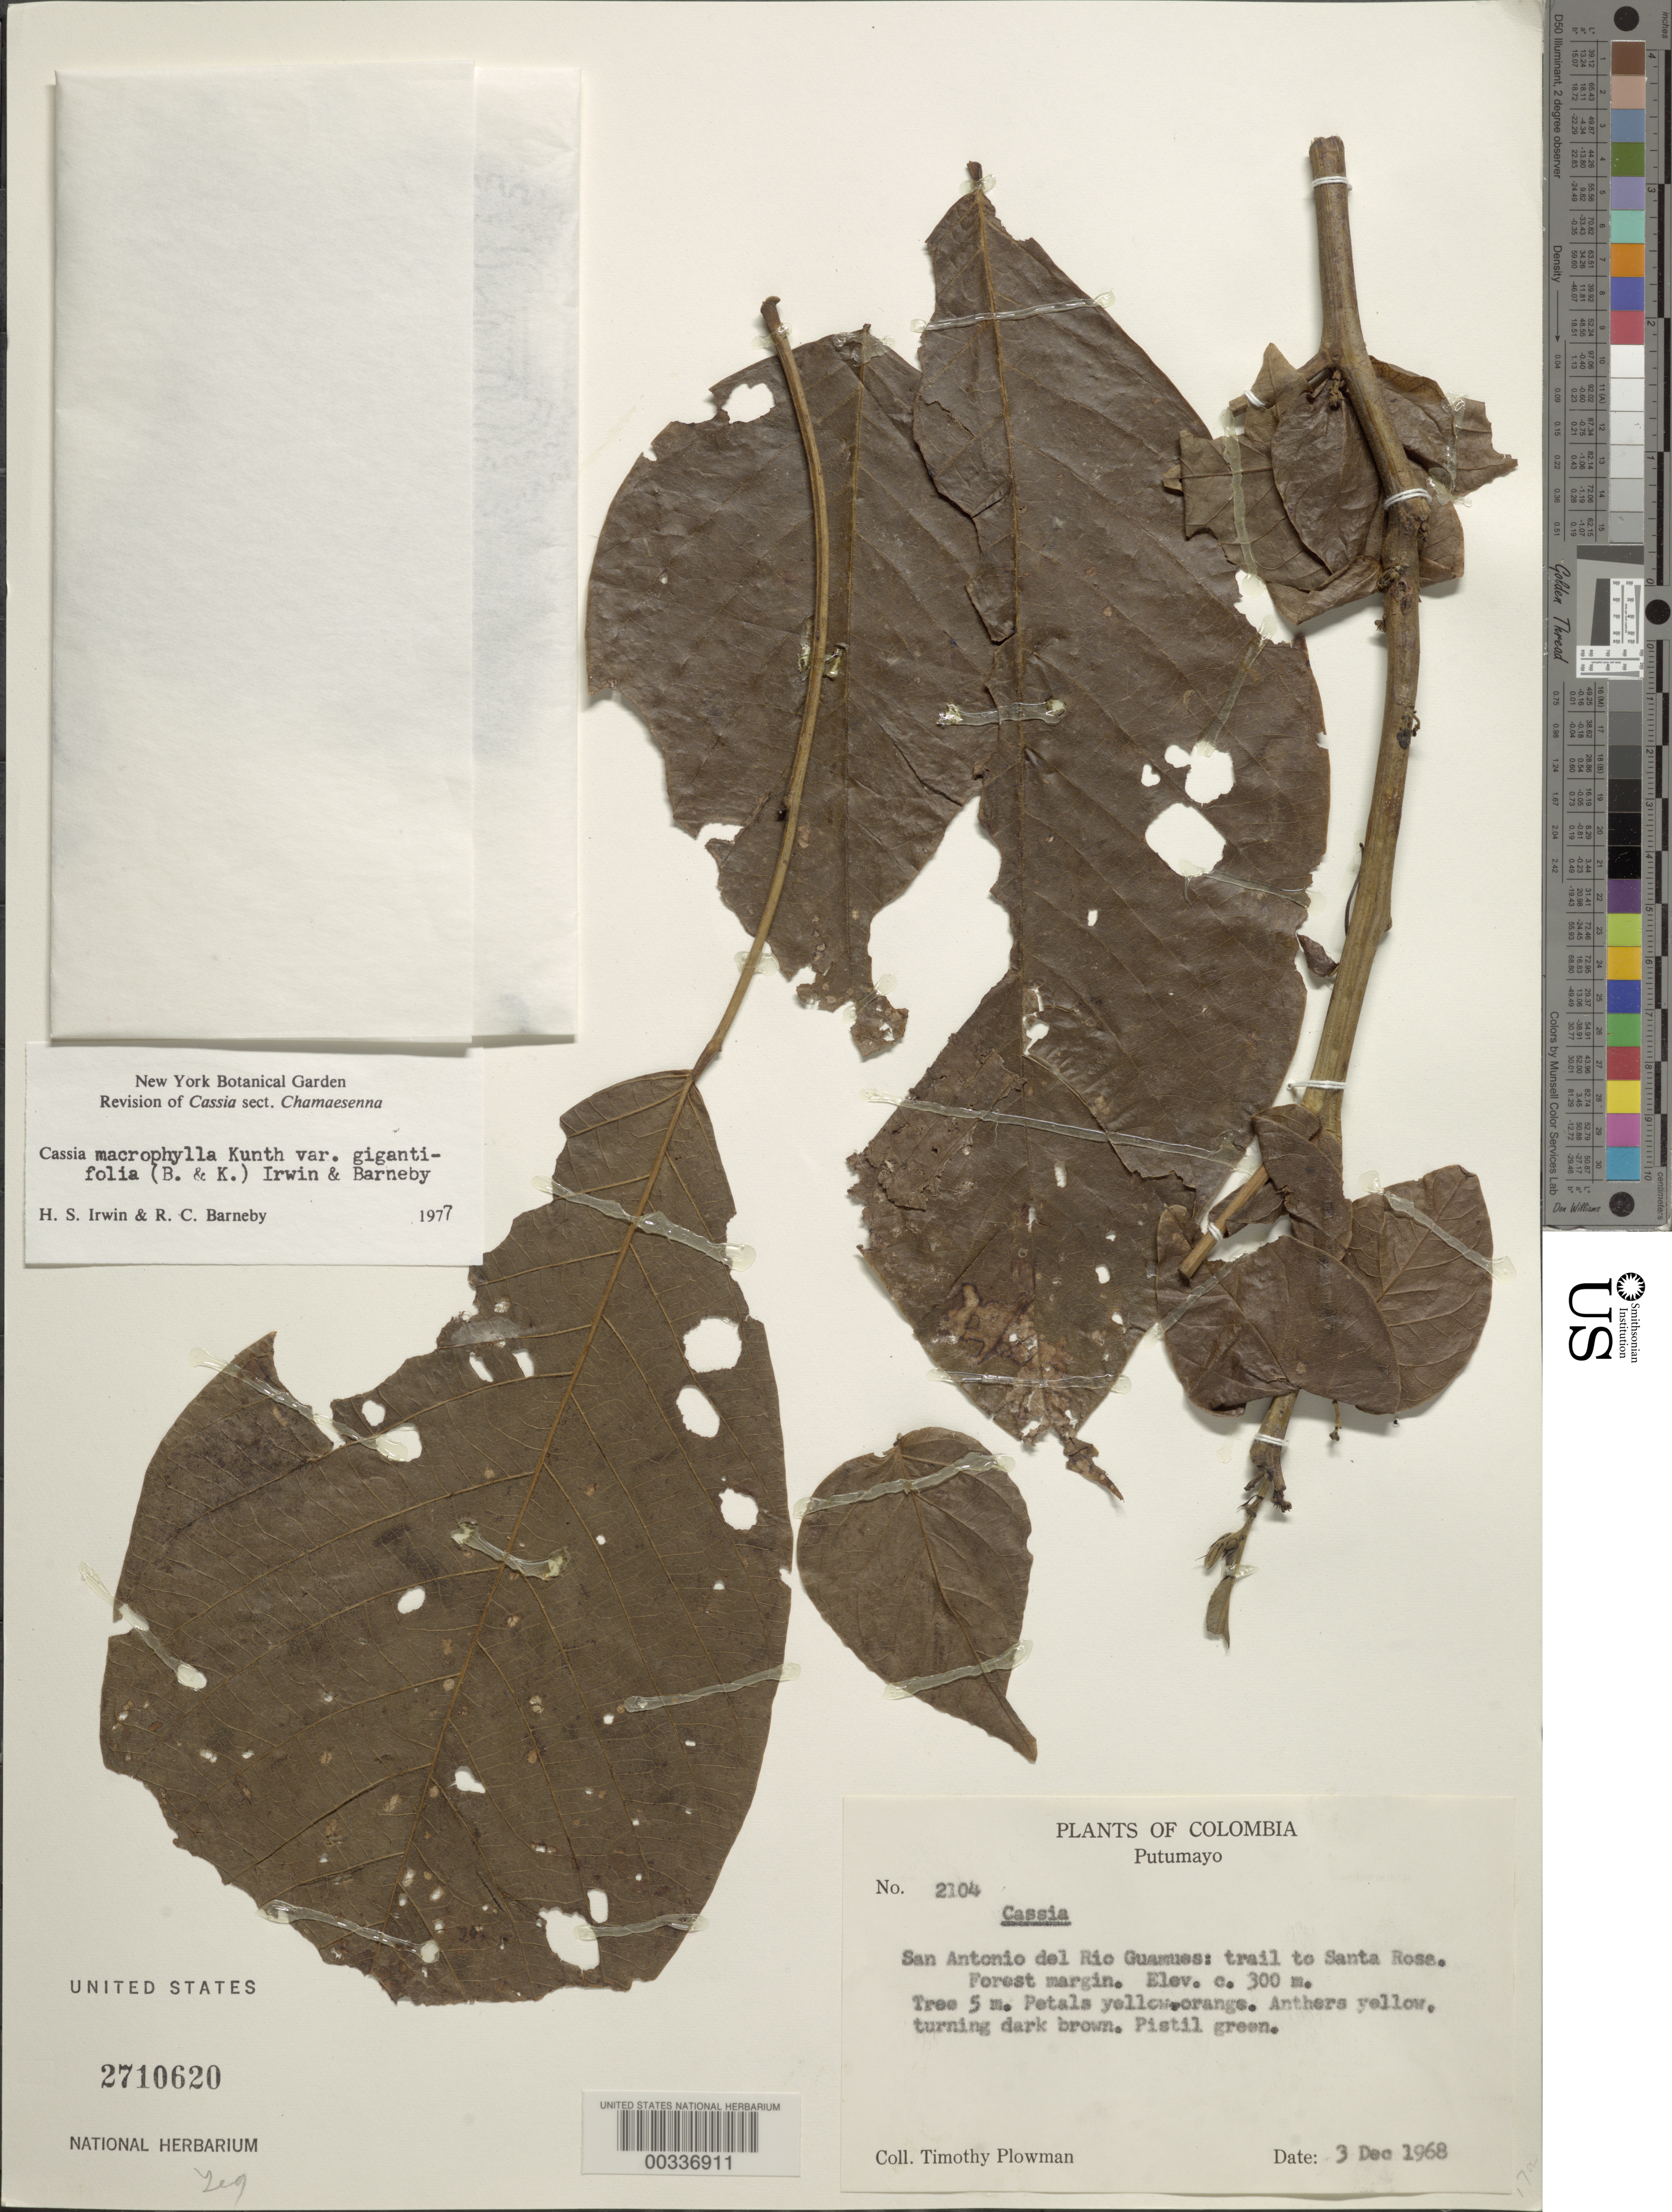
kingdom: Plantae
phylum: Tracheophyta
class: Magnoliopsida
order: Fabales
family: Fabaceae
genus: Senna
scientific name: Senna macrophylla var. gigantifolia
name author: (Britton & Killip) H.S. Irwin & Barneby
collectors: T. Plowman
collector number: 2104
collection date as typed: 03 Dec 1968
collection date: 1968-12-03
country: Colombia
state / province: Putumayo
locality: San Antonia del Rio Guamues; Trail to Santa Rosa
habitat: Forest margin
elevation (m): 300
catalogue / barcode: US 2710620